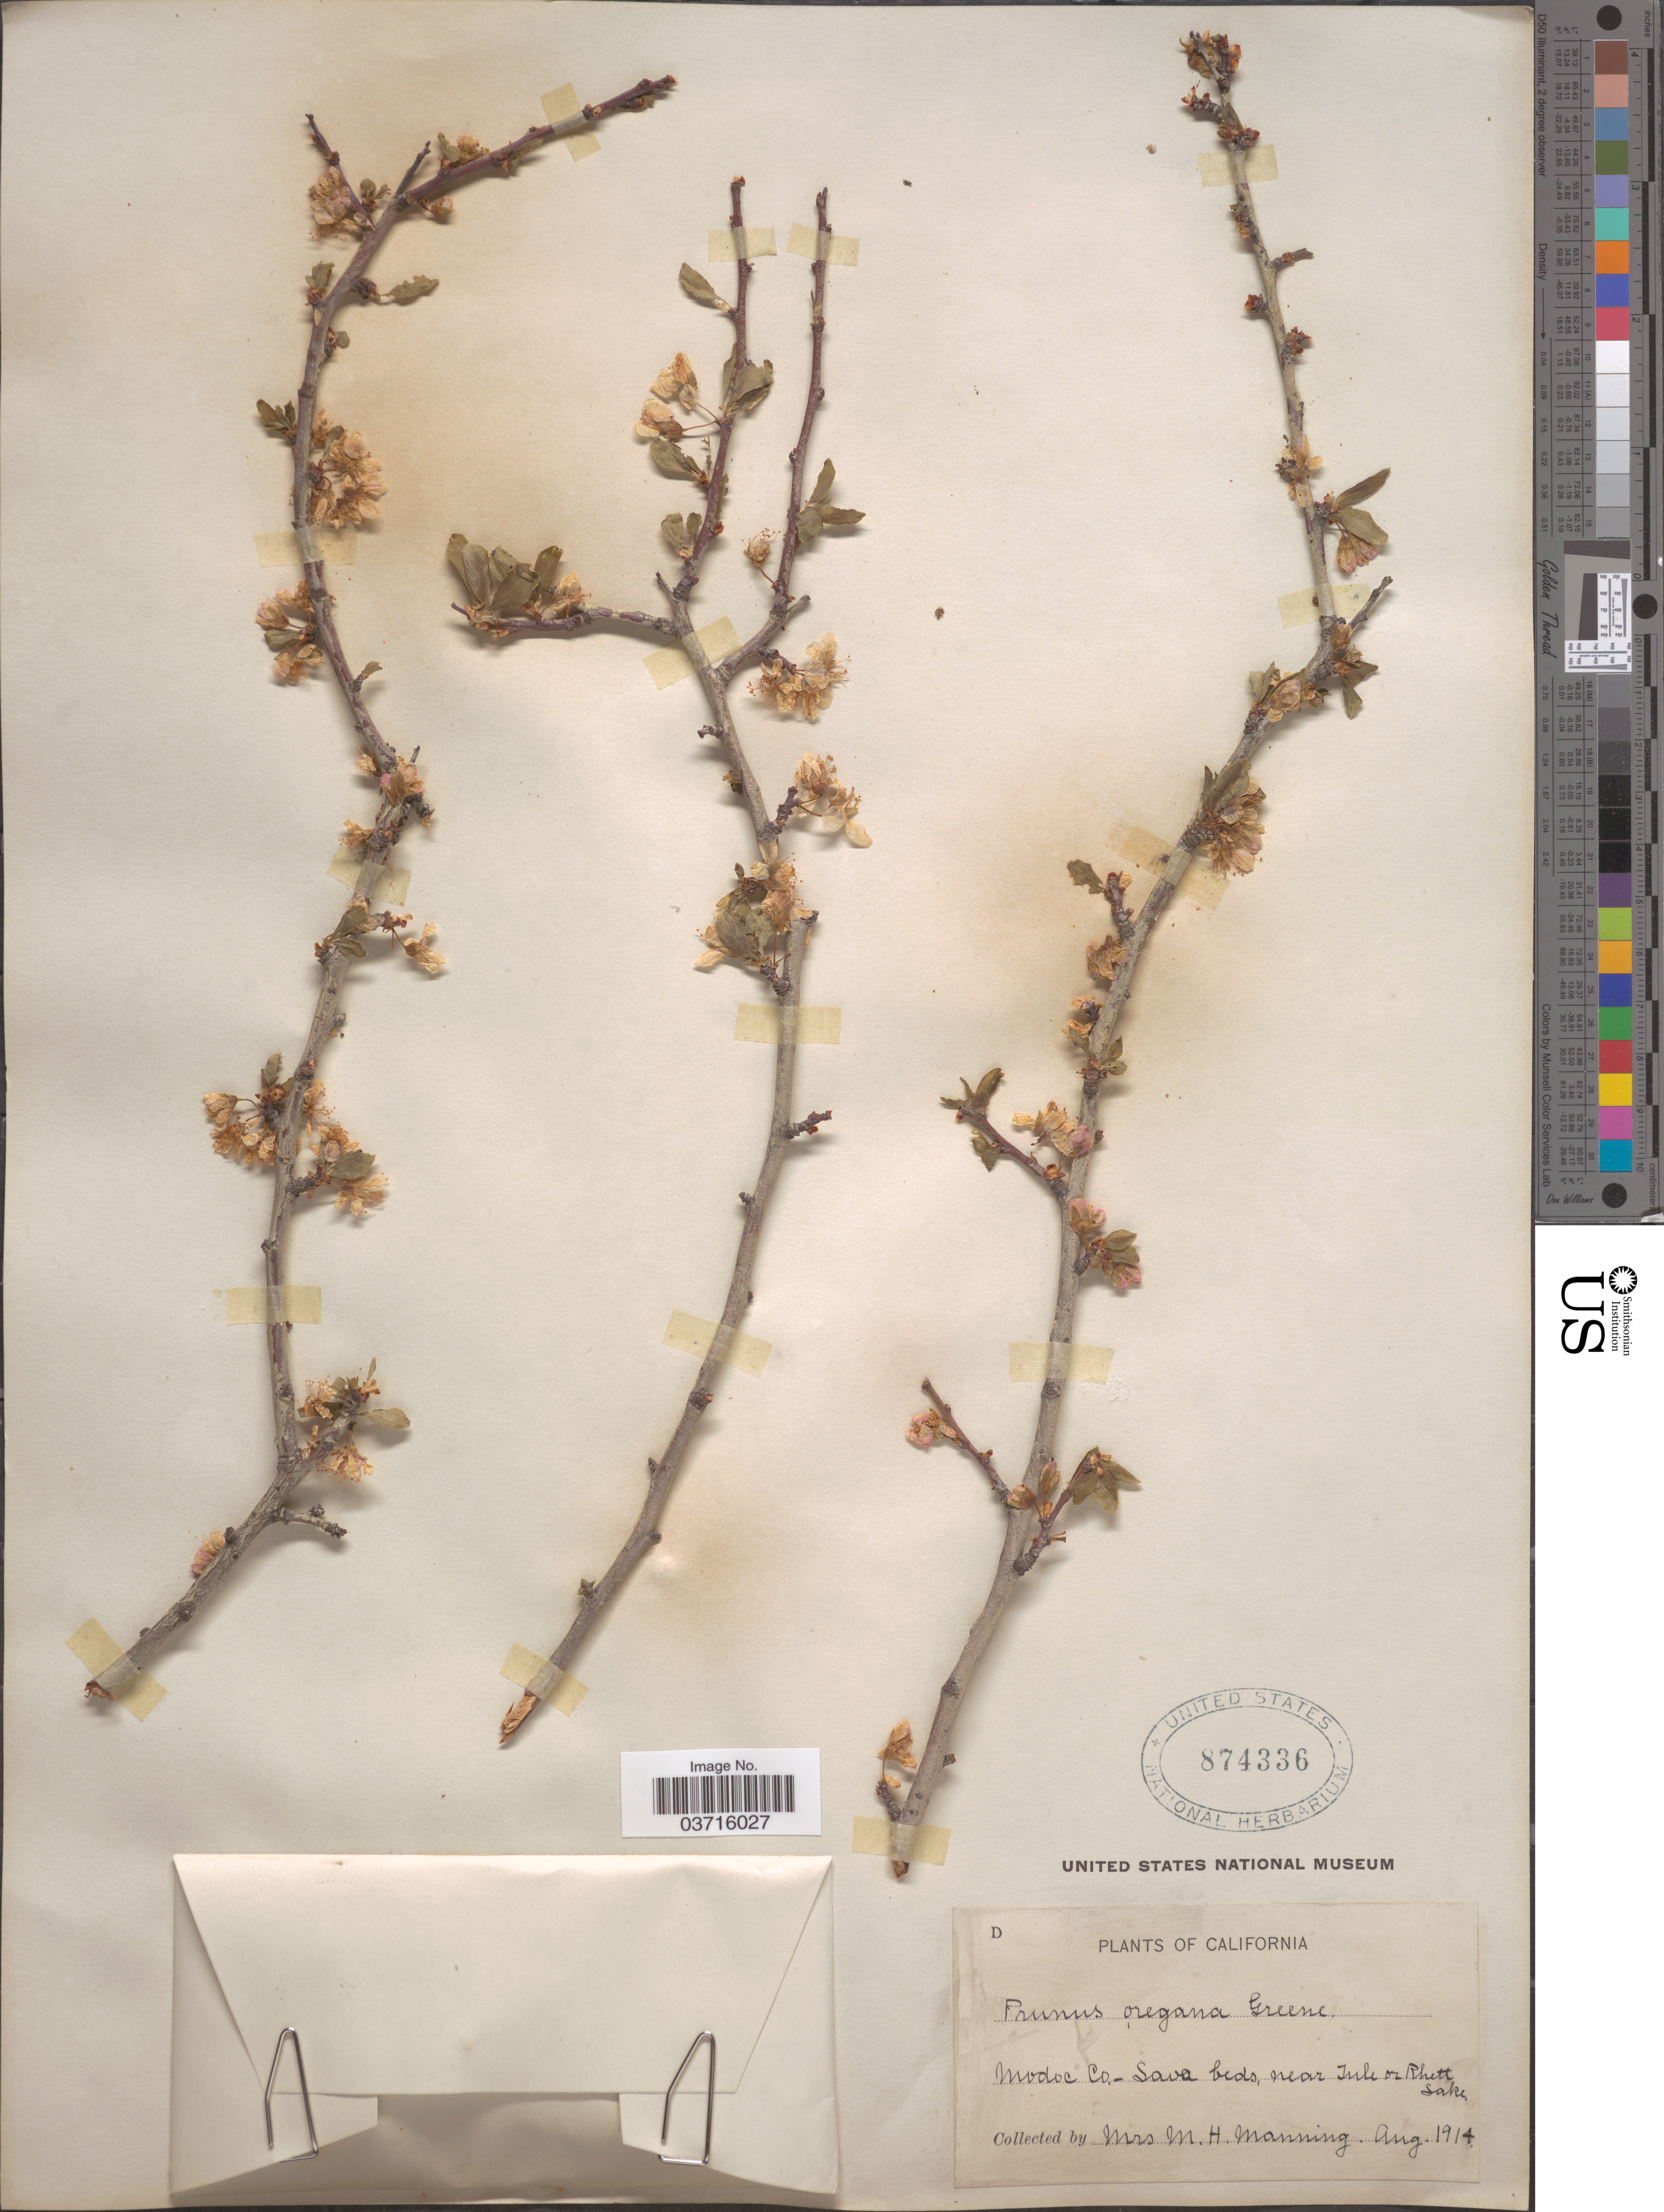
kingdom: Plantae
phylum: Tracheophyta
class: Magnoliopsida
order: Rosales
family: Rosaceae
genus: Prunus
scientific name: Prunus oregana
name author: Greene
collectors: M. Manning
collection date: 1914-08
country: United States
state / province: California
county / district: Modoc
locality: Modoc Co. - Lava beds, near Tule or Rhett Lake.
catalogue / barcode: US 874336